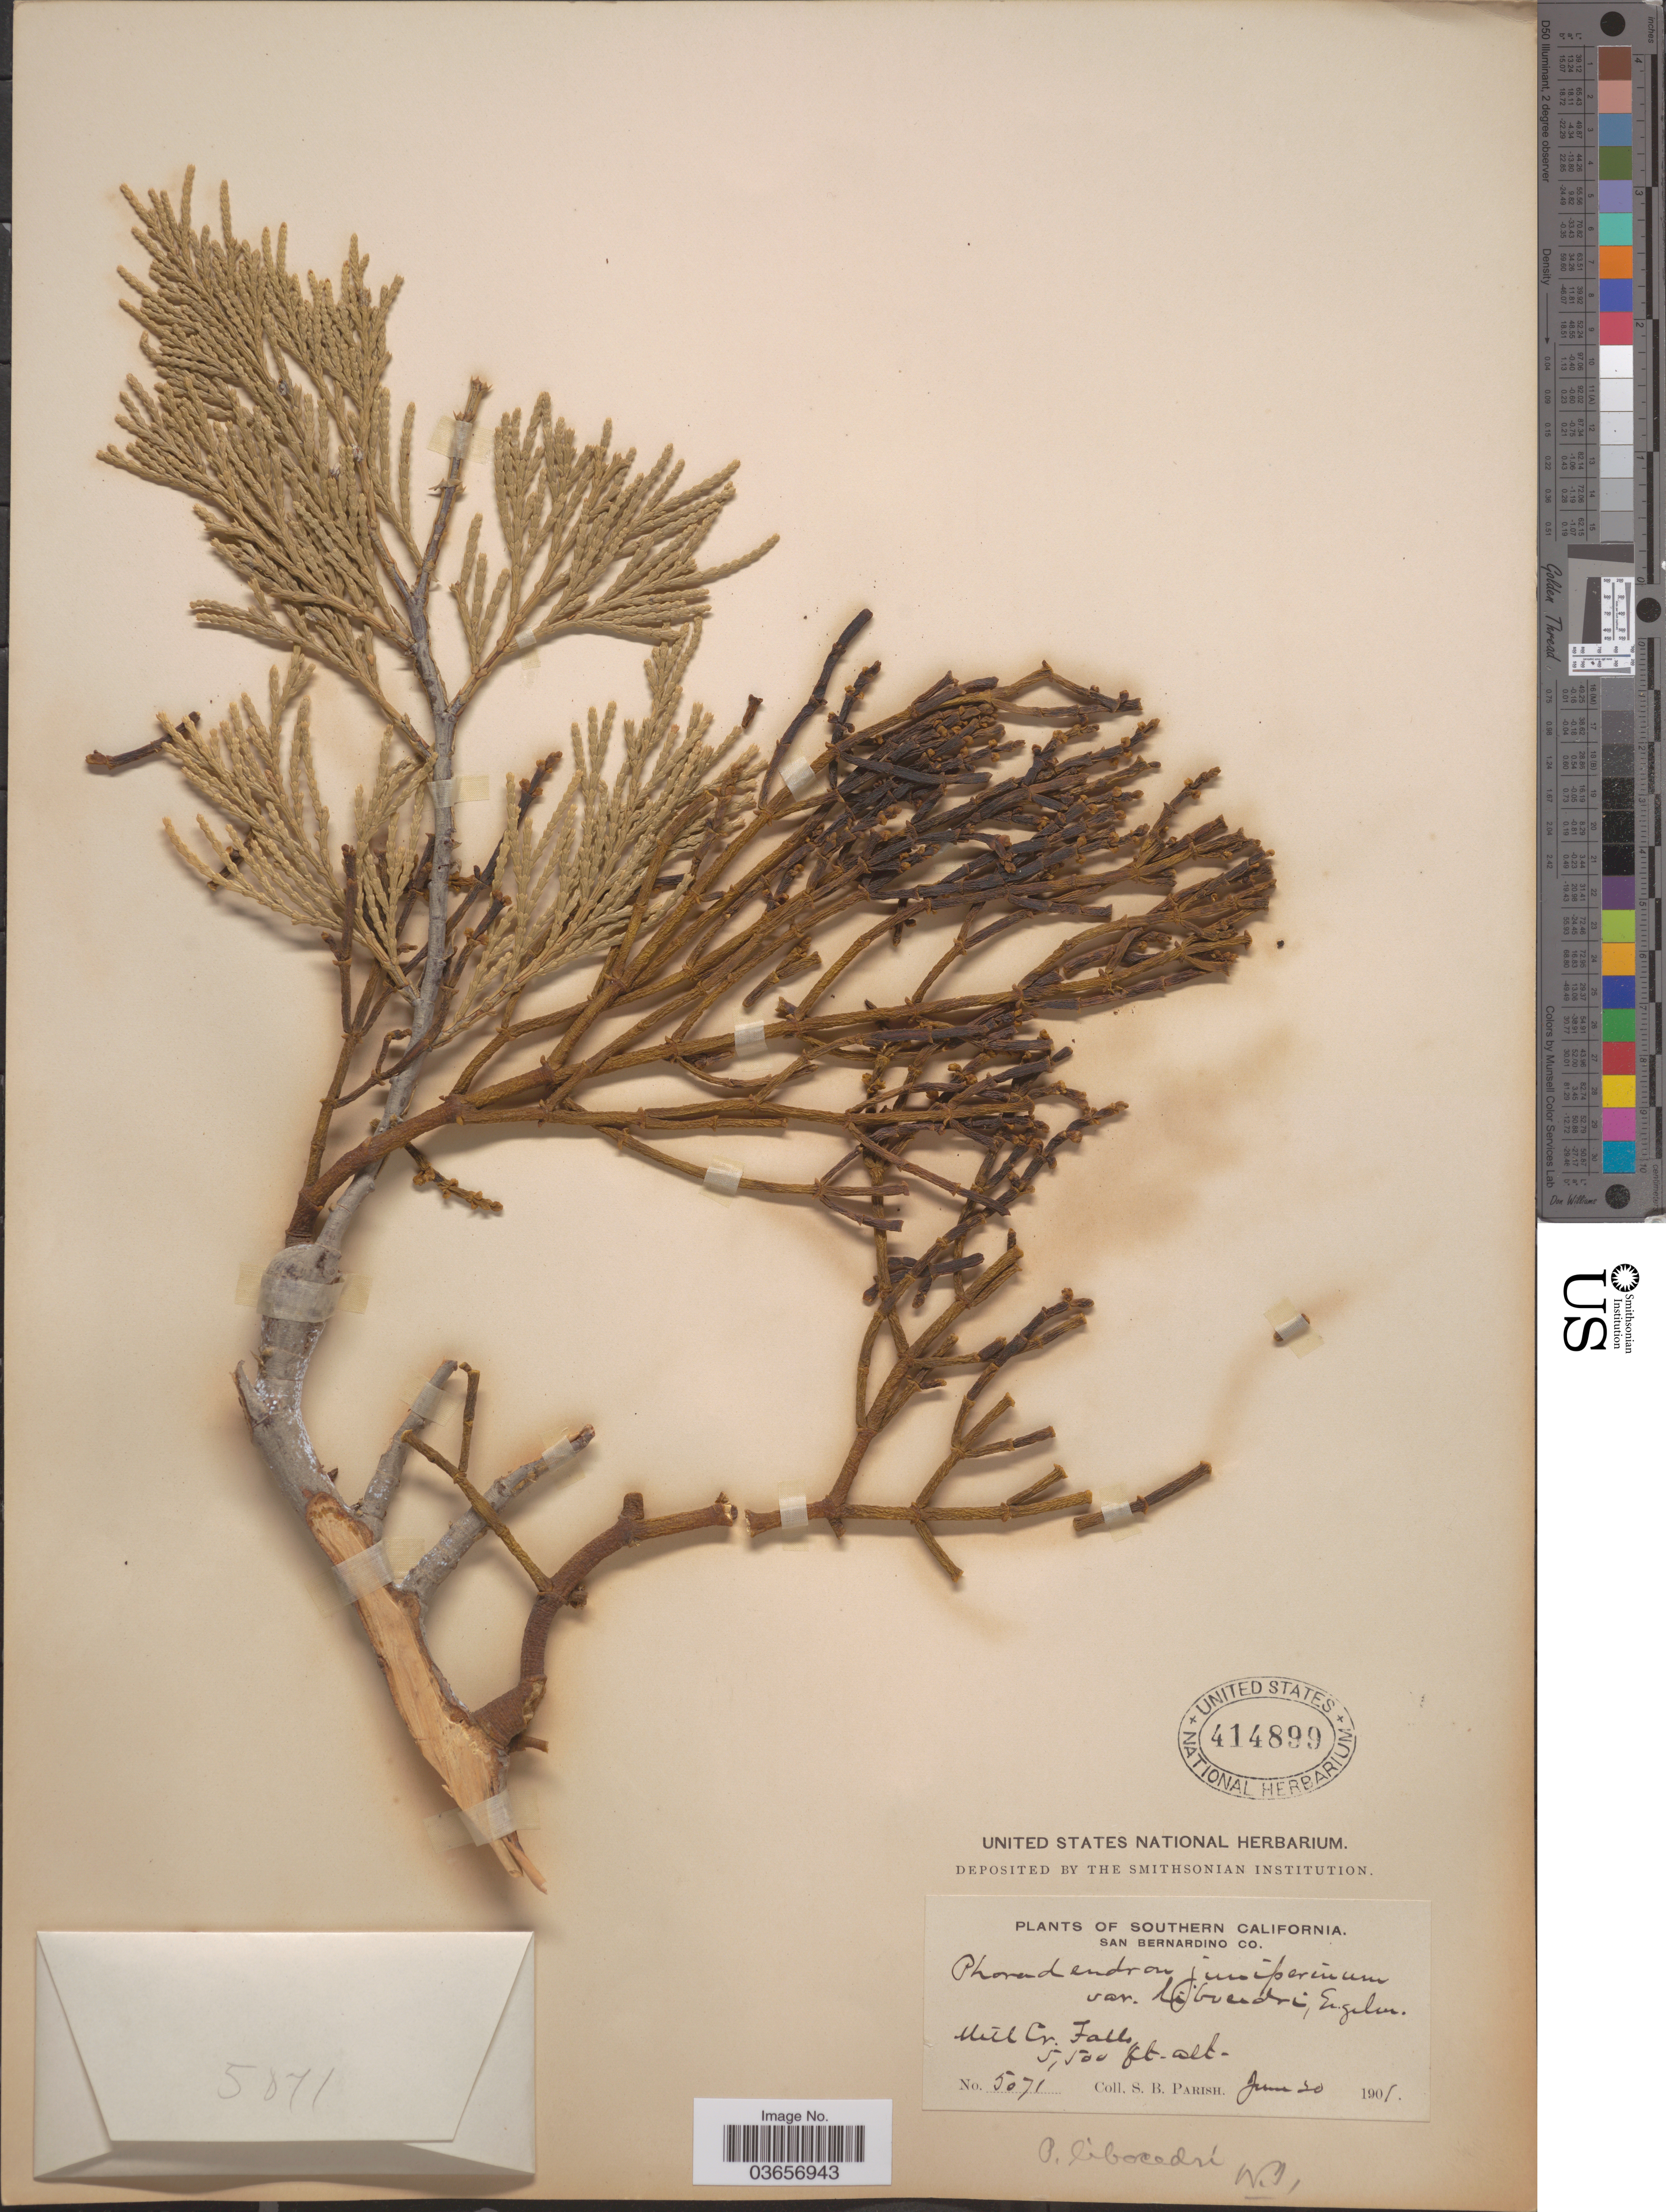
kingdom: Plantae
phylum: Tracheophyta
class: Magnoliopsida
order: Santalales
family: Viscaceae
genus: Phoradendron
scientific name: Phoradendron libocedri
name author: (Engelm.) Howell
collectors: S. B. Parish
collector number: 5071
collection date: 1901-06-30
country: United States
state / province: California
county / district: San Bernardino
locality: Southern California. Mill Cr. Falls.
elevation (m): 1676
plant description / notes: Removed "San Bernardino Co." from Precise Locality field and added to County field.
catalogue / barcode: US 414899